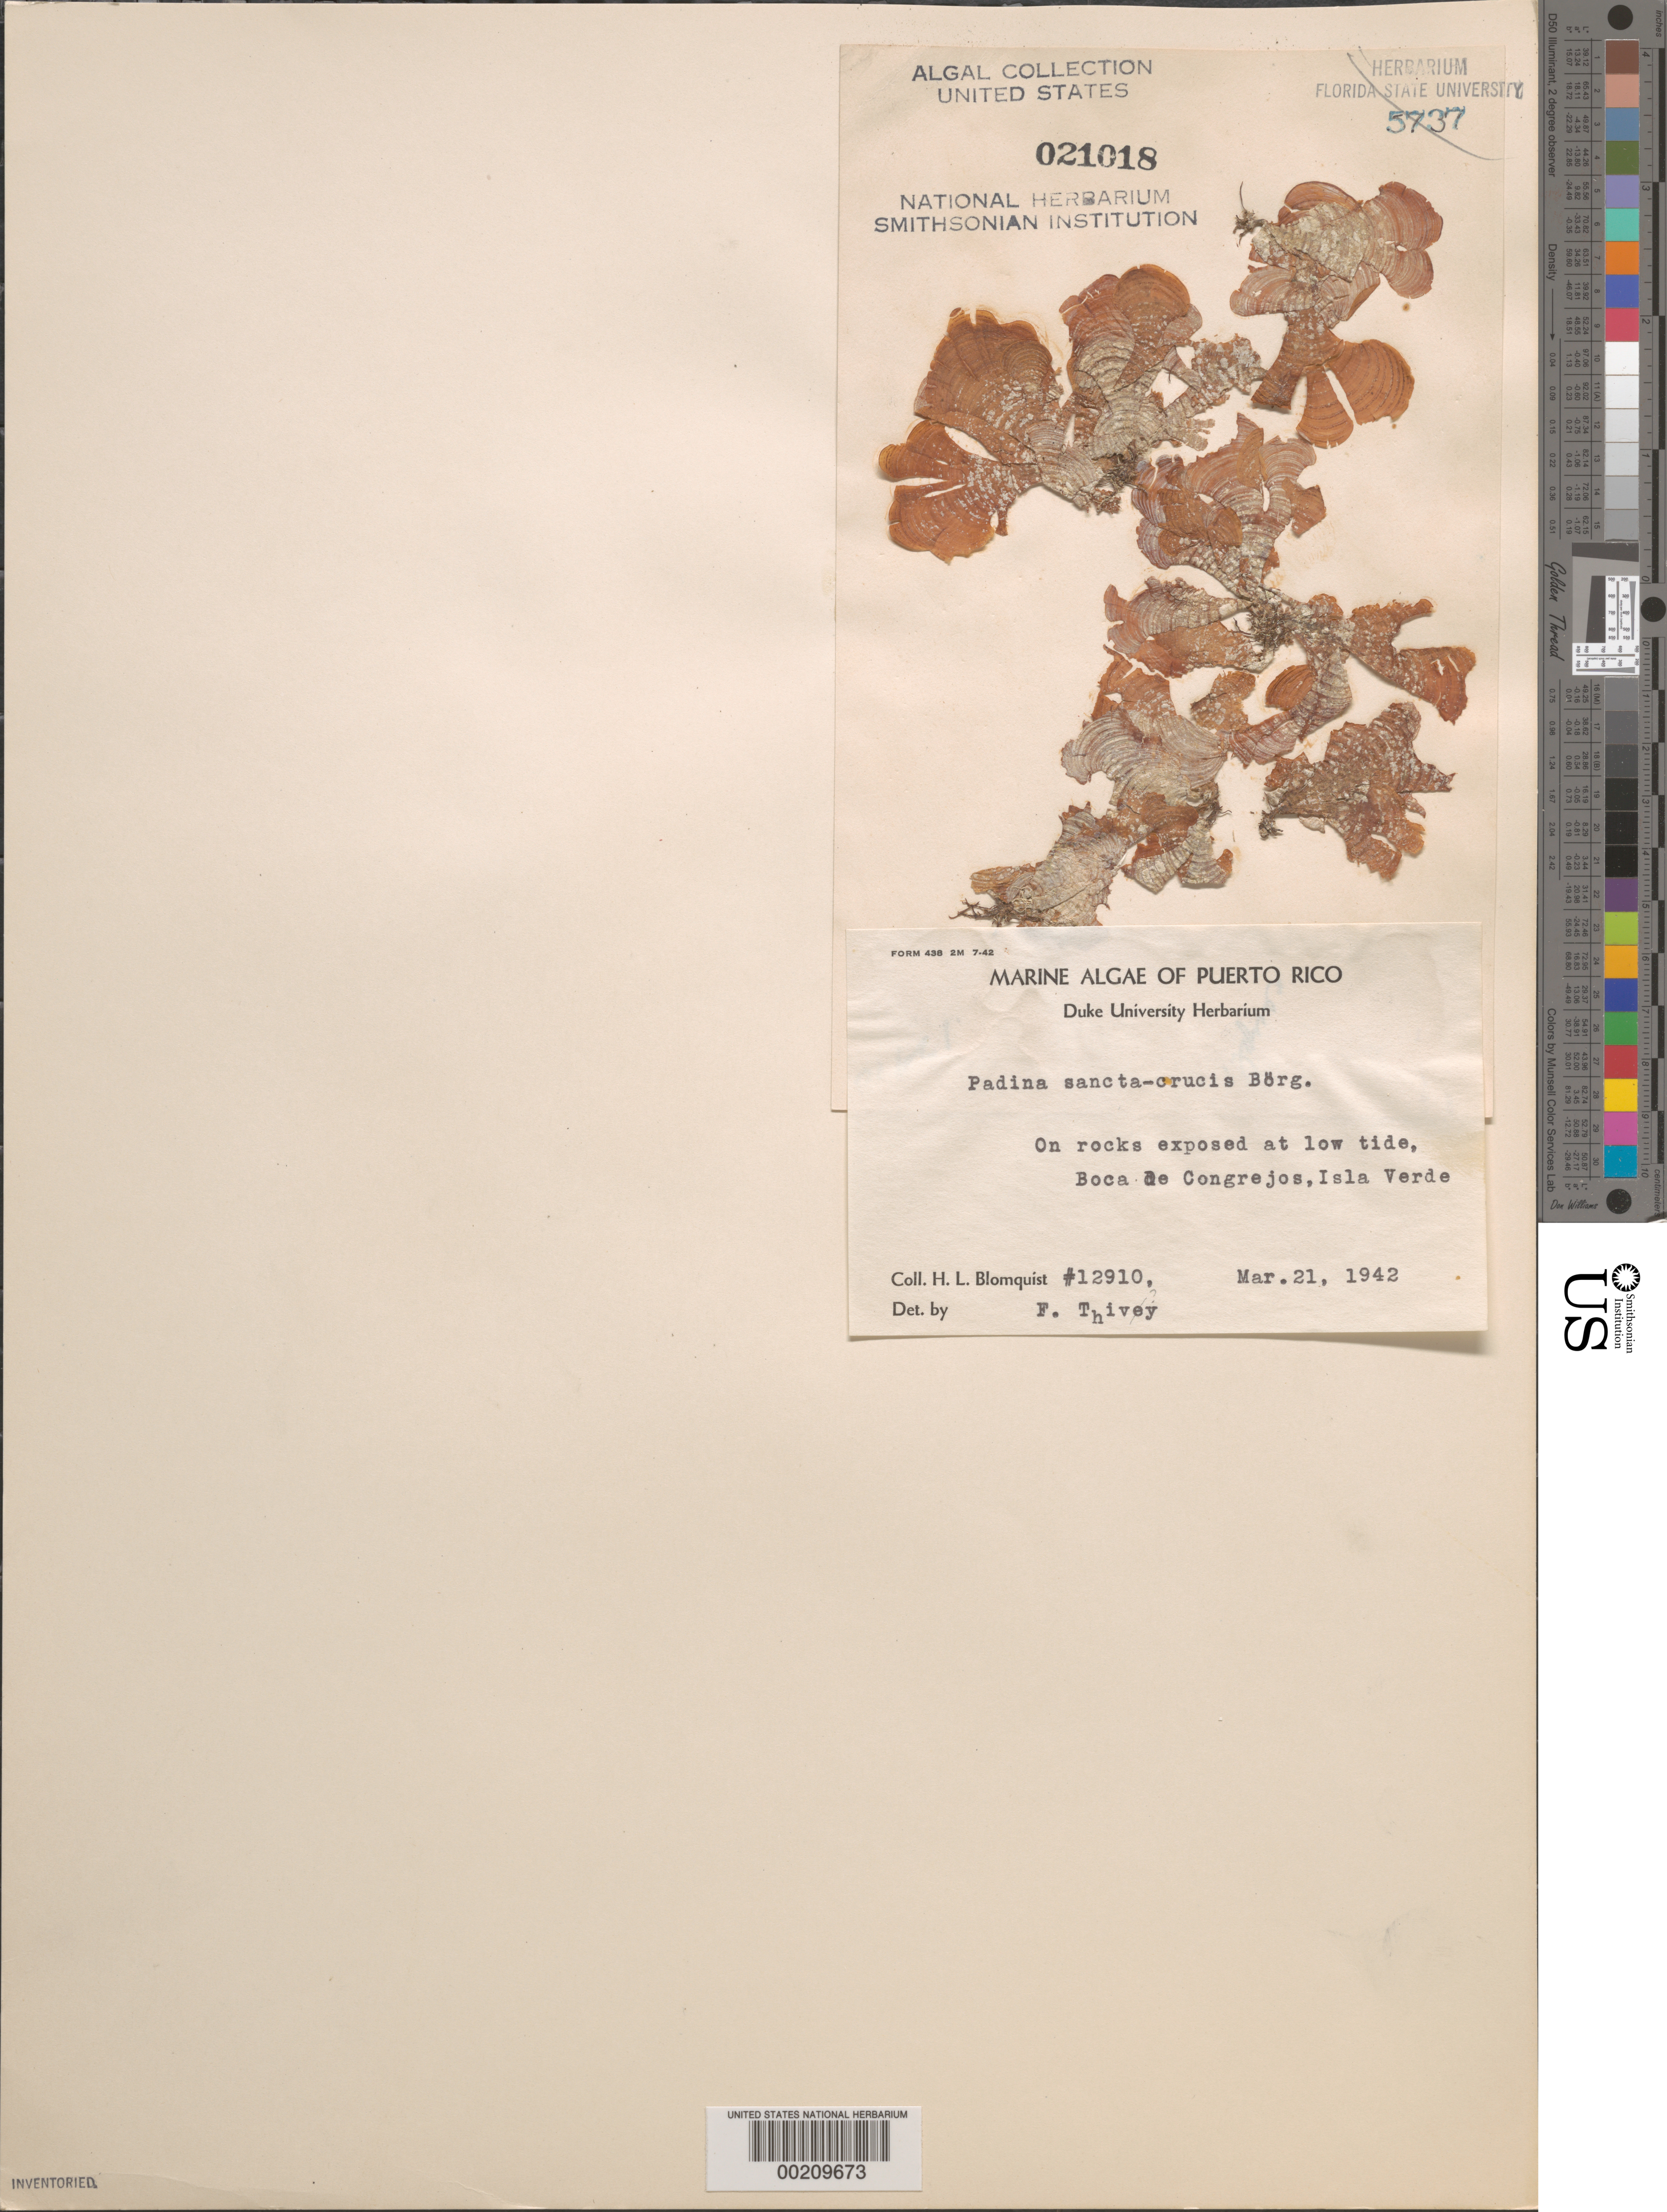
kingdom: Chromista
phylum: Ochrophyta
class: Phaeophyceae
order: Dictyotales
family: Dictyotaceae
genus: Padina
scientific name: Padina sanctae-crucis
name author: Børgesen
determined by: Thivy, F.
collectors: H. Blomquist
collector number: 12910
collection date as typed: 21 Mar 1942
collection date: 1942-03-21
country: Puerto Rico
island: Isla Verde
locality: Boca de Congrejos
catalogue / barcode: US 21018